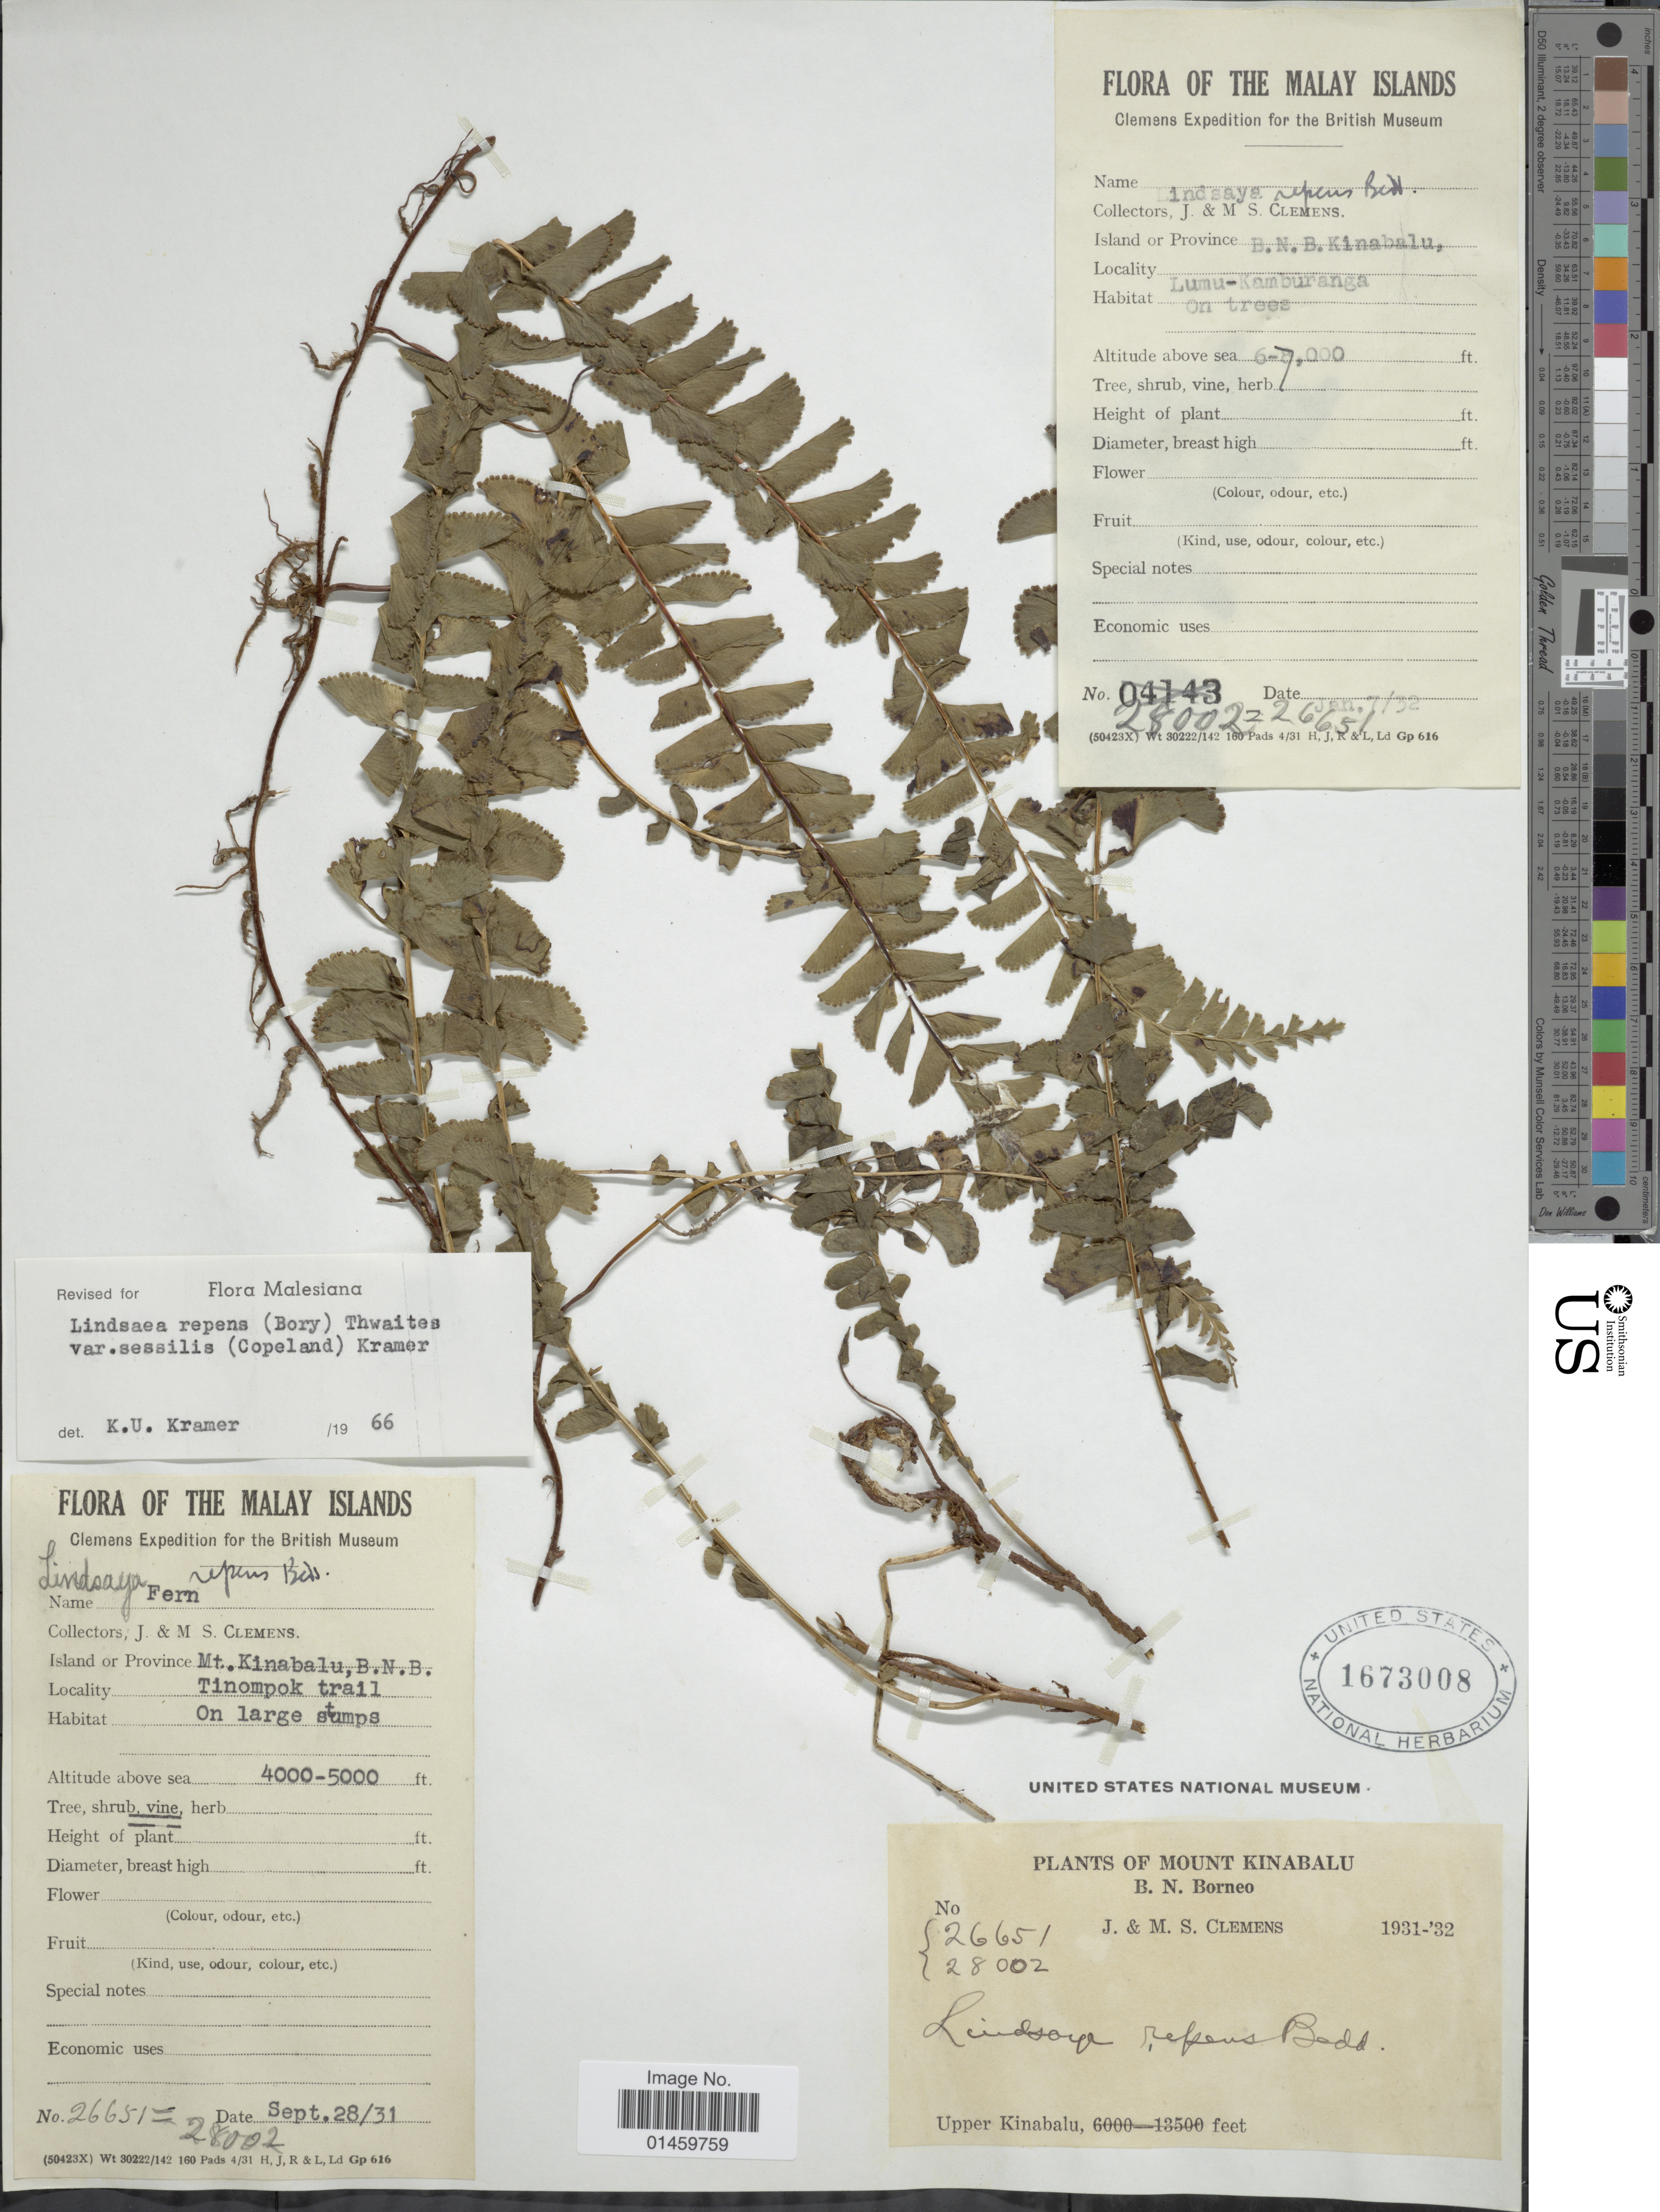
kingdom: Plantae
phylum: Tracheophyta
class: Polypodiopsida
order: Polypodiales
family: Lindsaeaceae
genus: Lindsaea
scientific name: Lindsaea repens var. sessilis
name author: (Copel.) K.U. Kramer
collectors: J. Clemens & M. S. Clemens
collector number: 26651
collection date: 1931-09-28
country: Malaysia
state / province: Sabah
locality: Mount Kinabalu. B. N. Borneo. Upper Kinabalu. B. N. B. Tinompok trail. The Malay Islands.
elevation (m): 1219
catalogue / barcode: US 1673008